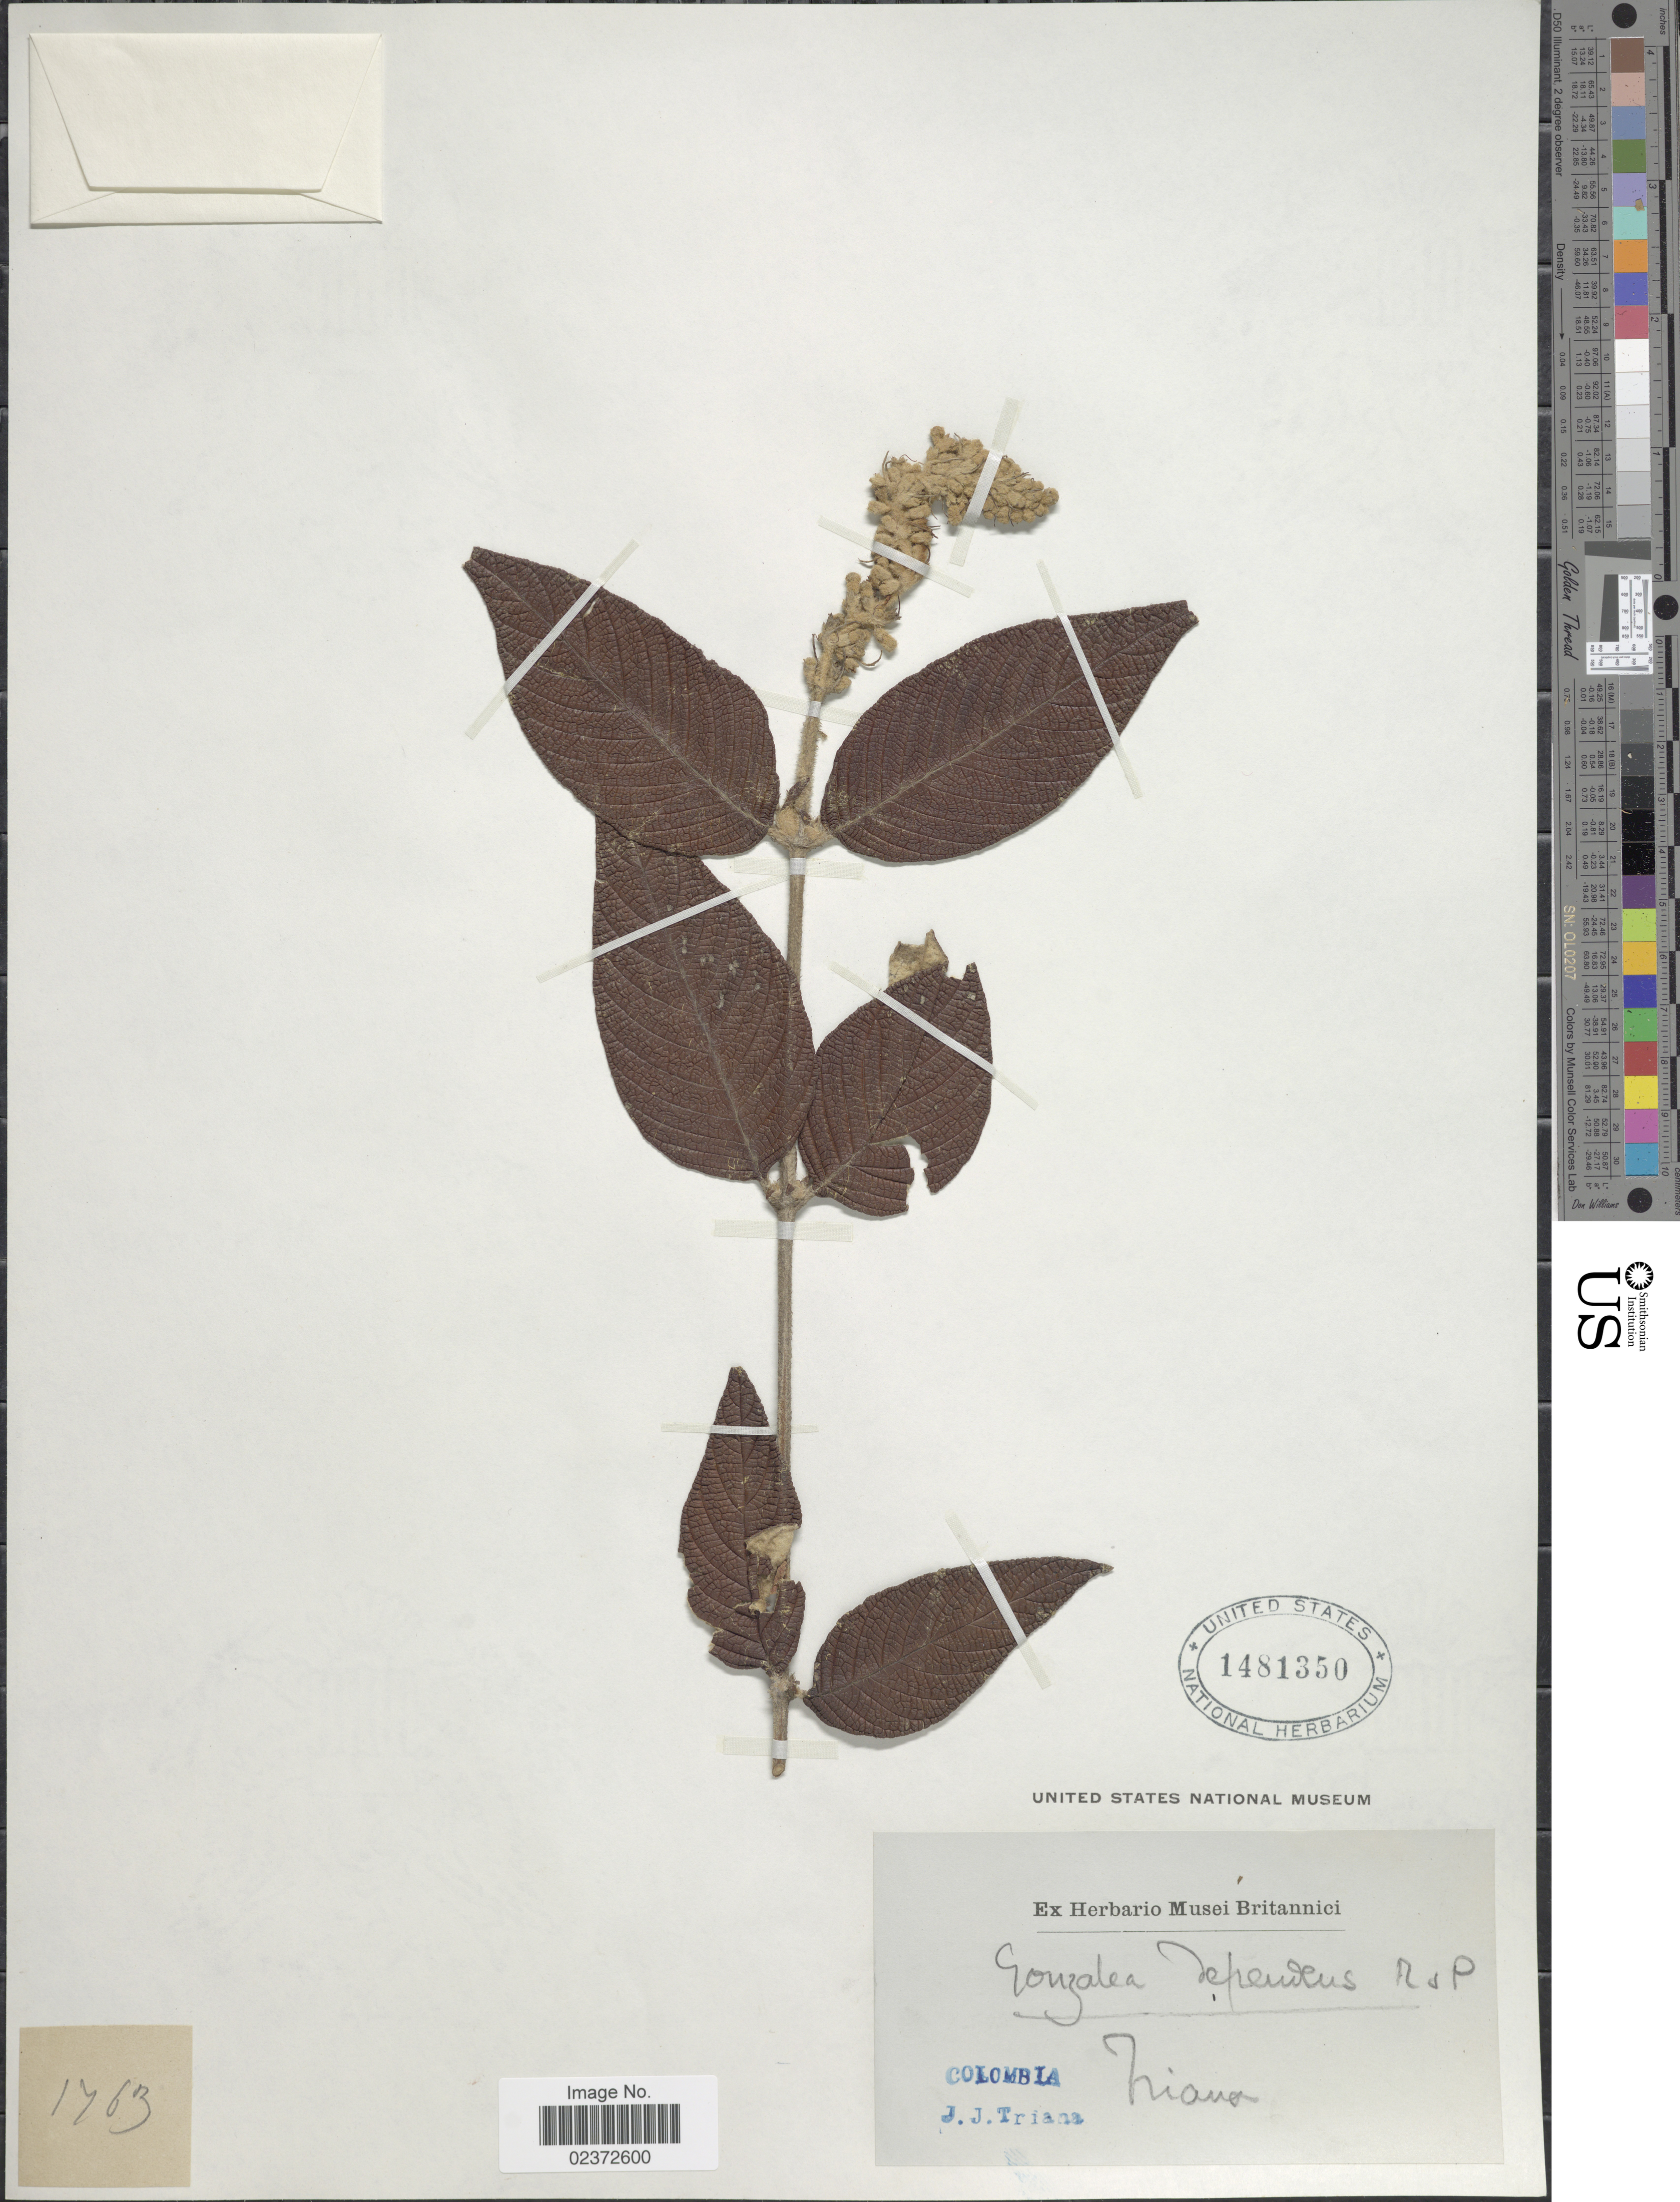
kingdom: Plantae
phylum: Tracheophyta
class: Magnoliopsida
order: Gentianales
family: Rubiaceae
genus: Gonzalagunia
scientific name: Gonzalagunia dependens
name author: Ruiz & Pav.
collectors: J. J. Triana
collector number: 1763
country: Colombia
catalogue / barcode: US 1481350